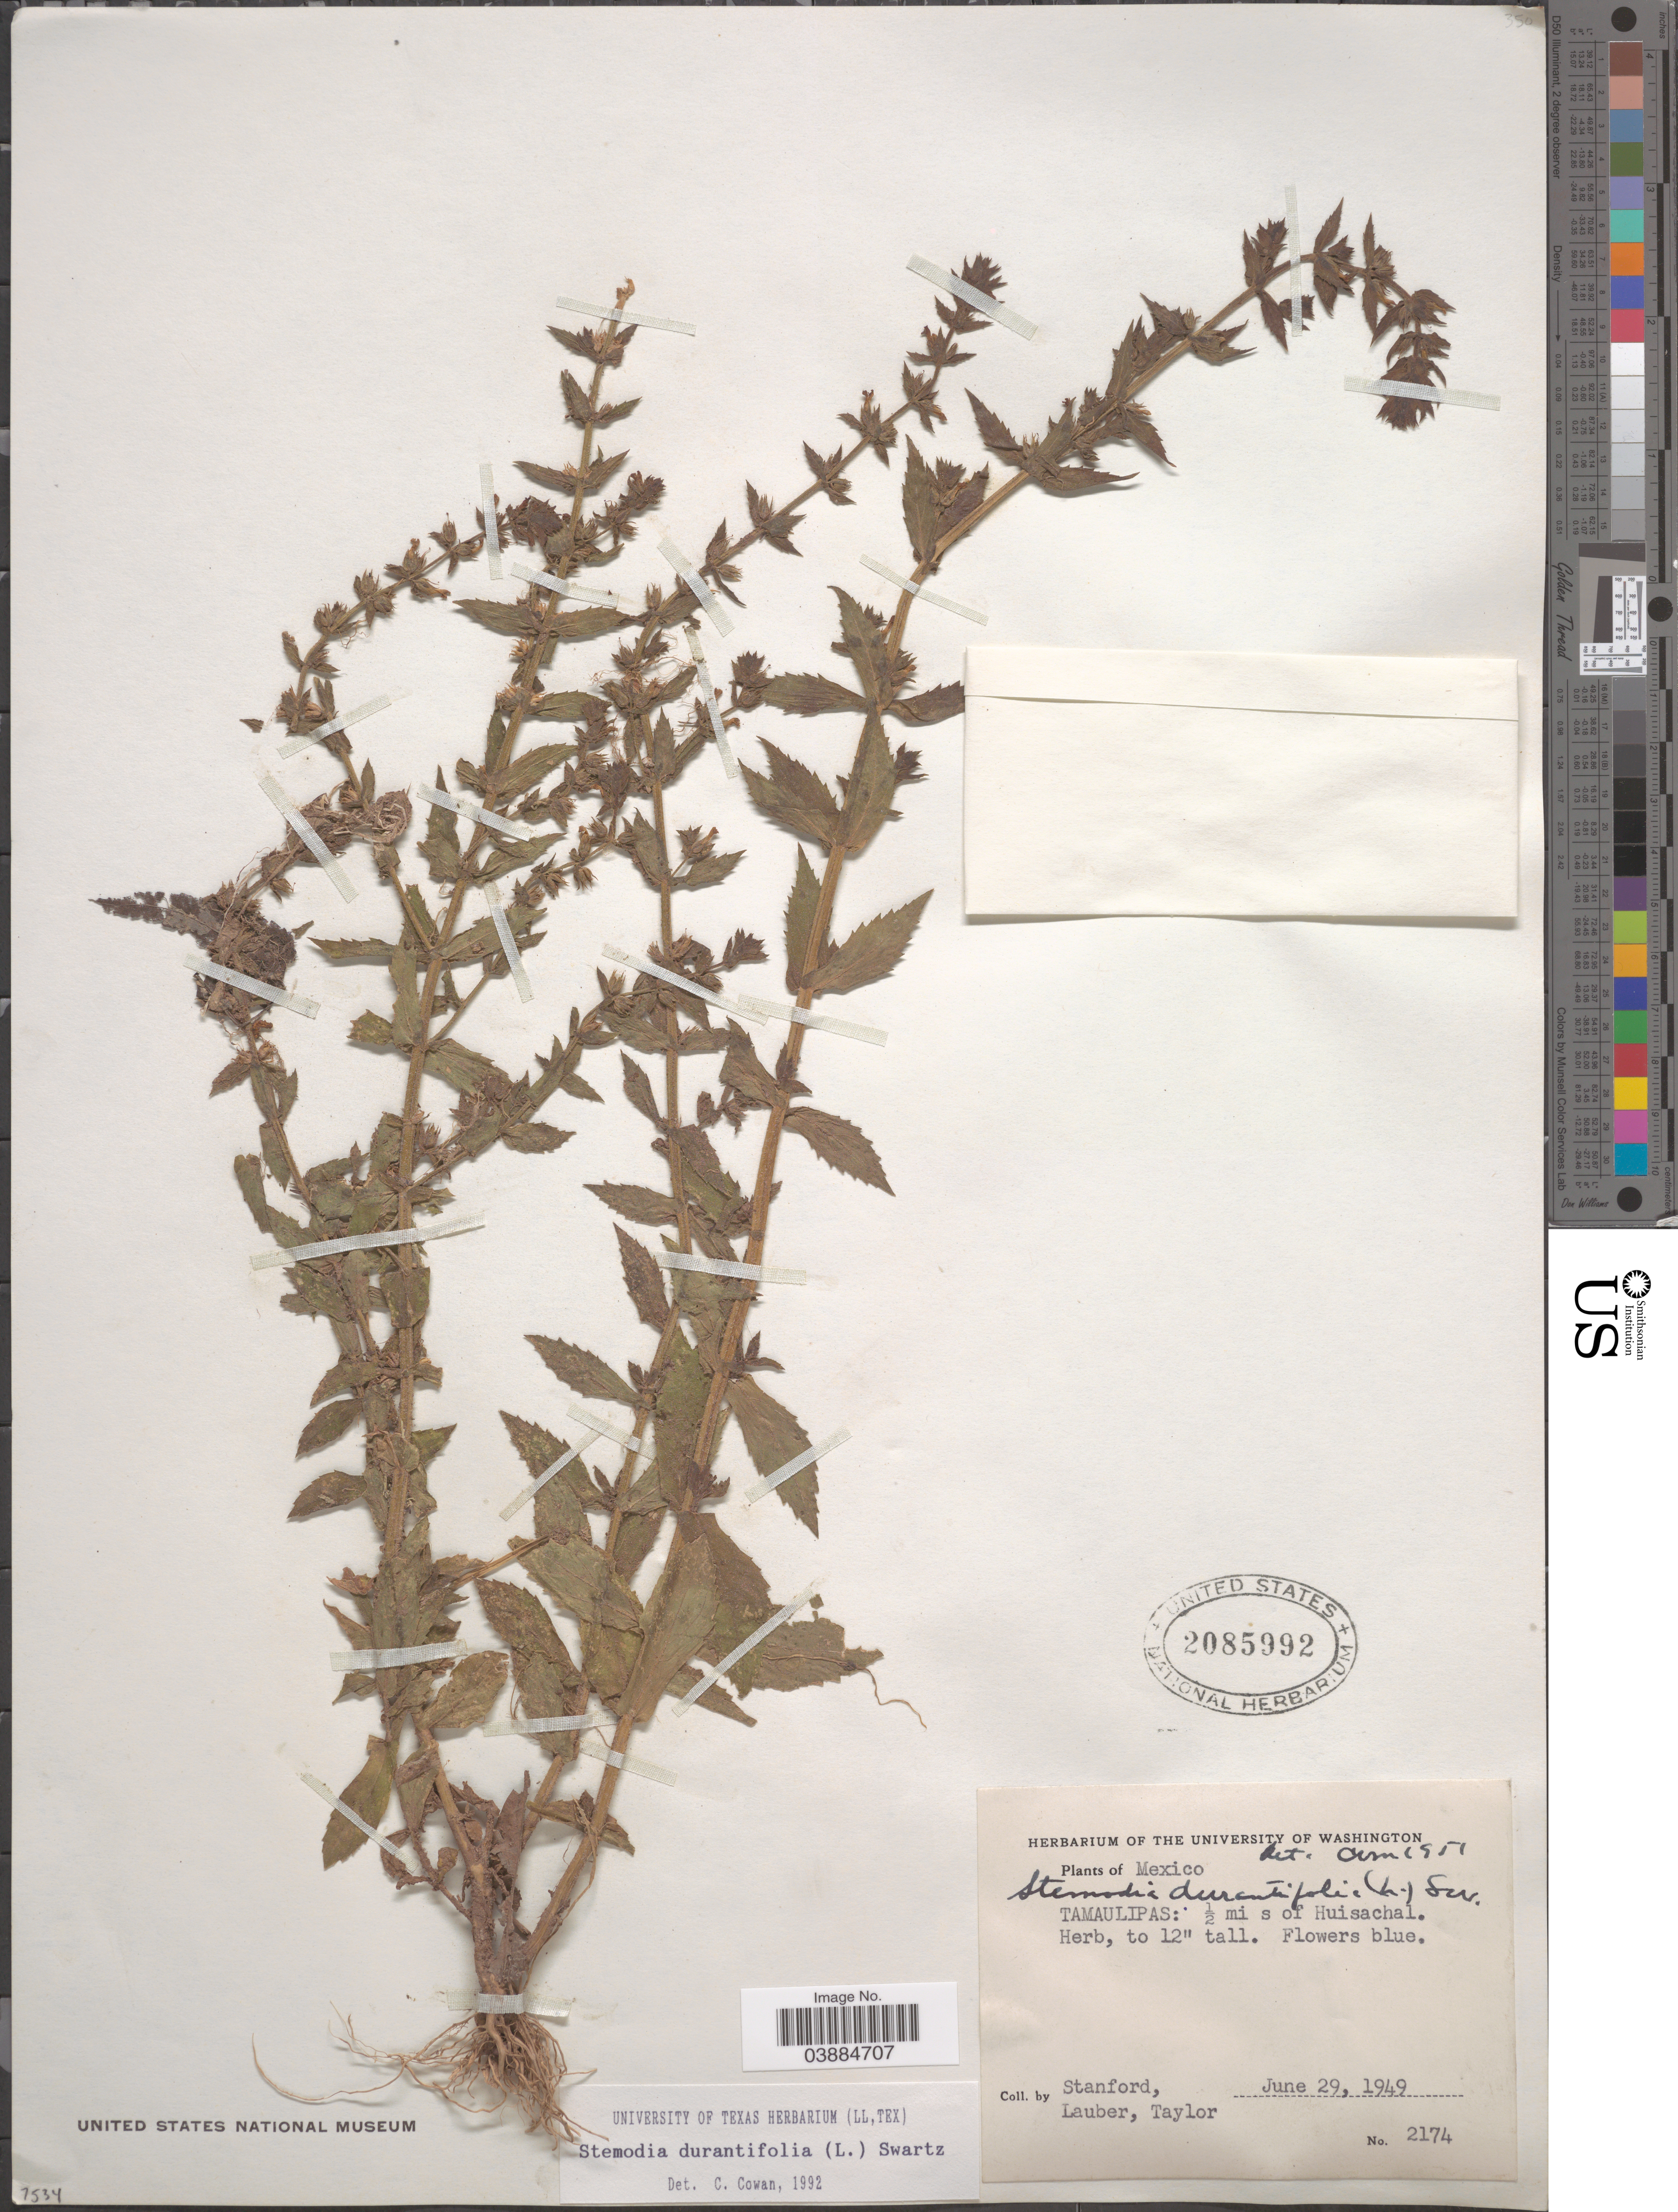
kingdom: Plantae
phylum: Tracheophyta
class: Magnoliopsida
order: Lamiales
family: Plantaginaceae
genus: Stemodia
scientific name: Stemodia durantifolia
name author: (L.) Sw.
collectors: -. Stanford, Lauber, -- & -- Taylor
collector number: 2174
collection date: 1949-06-29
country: Mexico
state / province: Tamaulipas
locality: ½ mi s of Huisachal.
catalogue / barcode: US 2085992